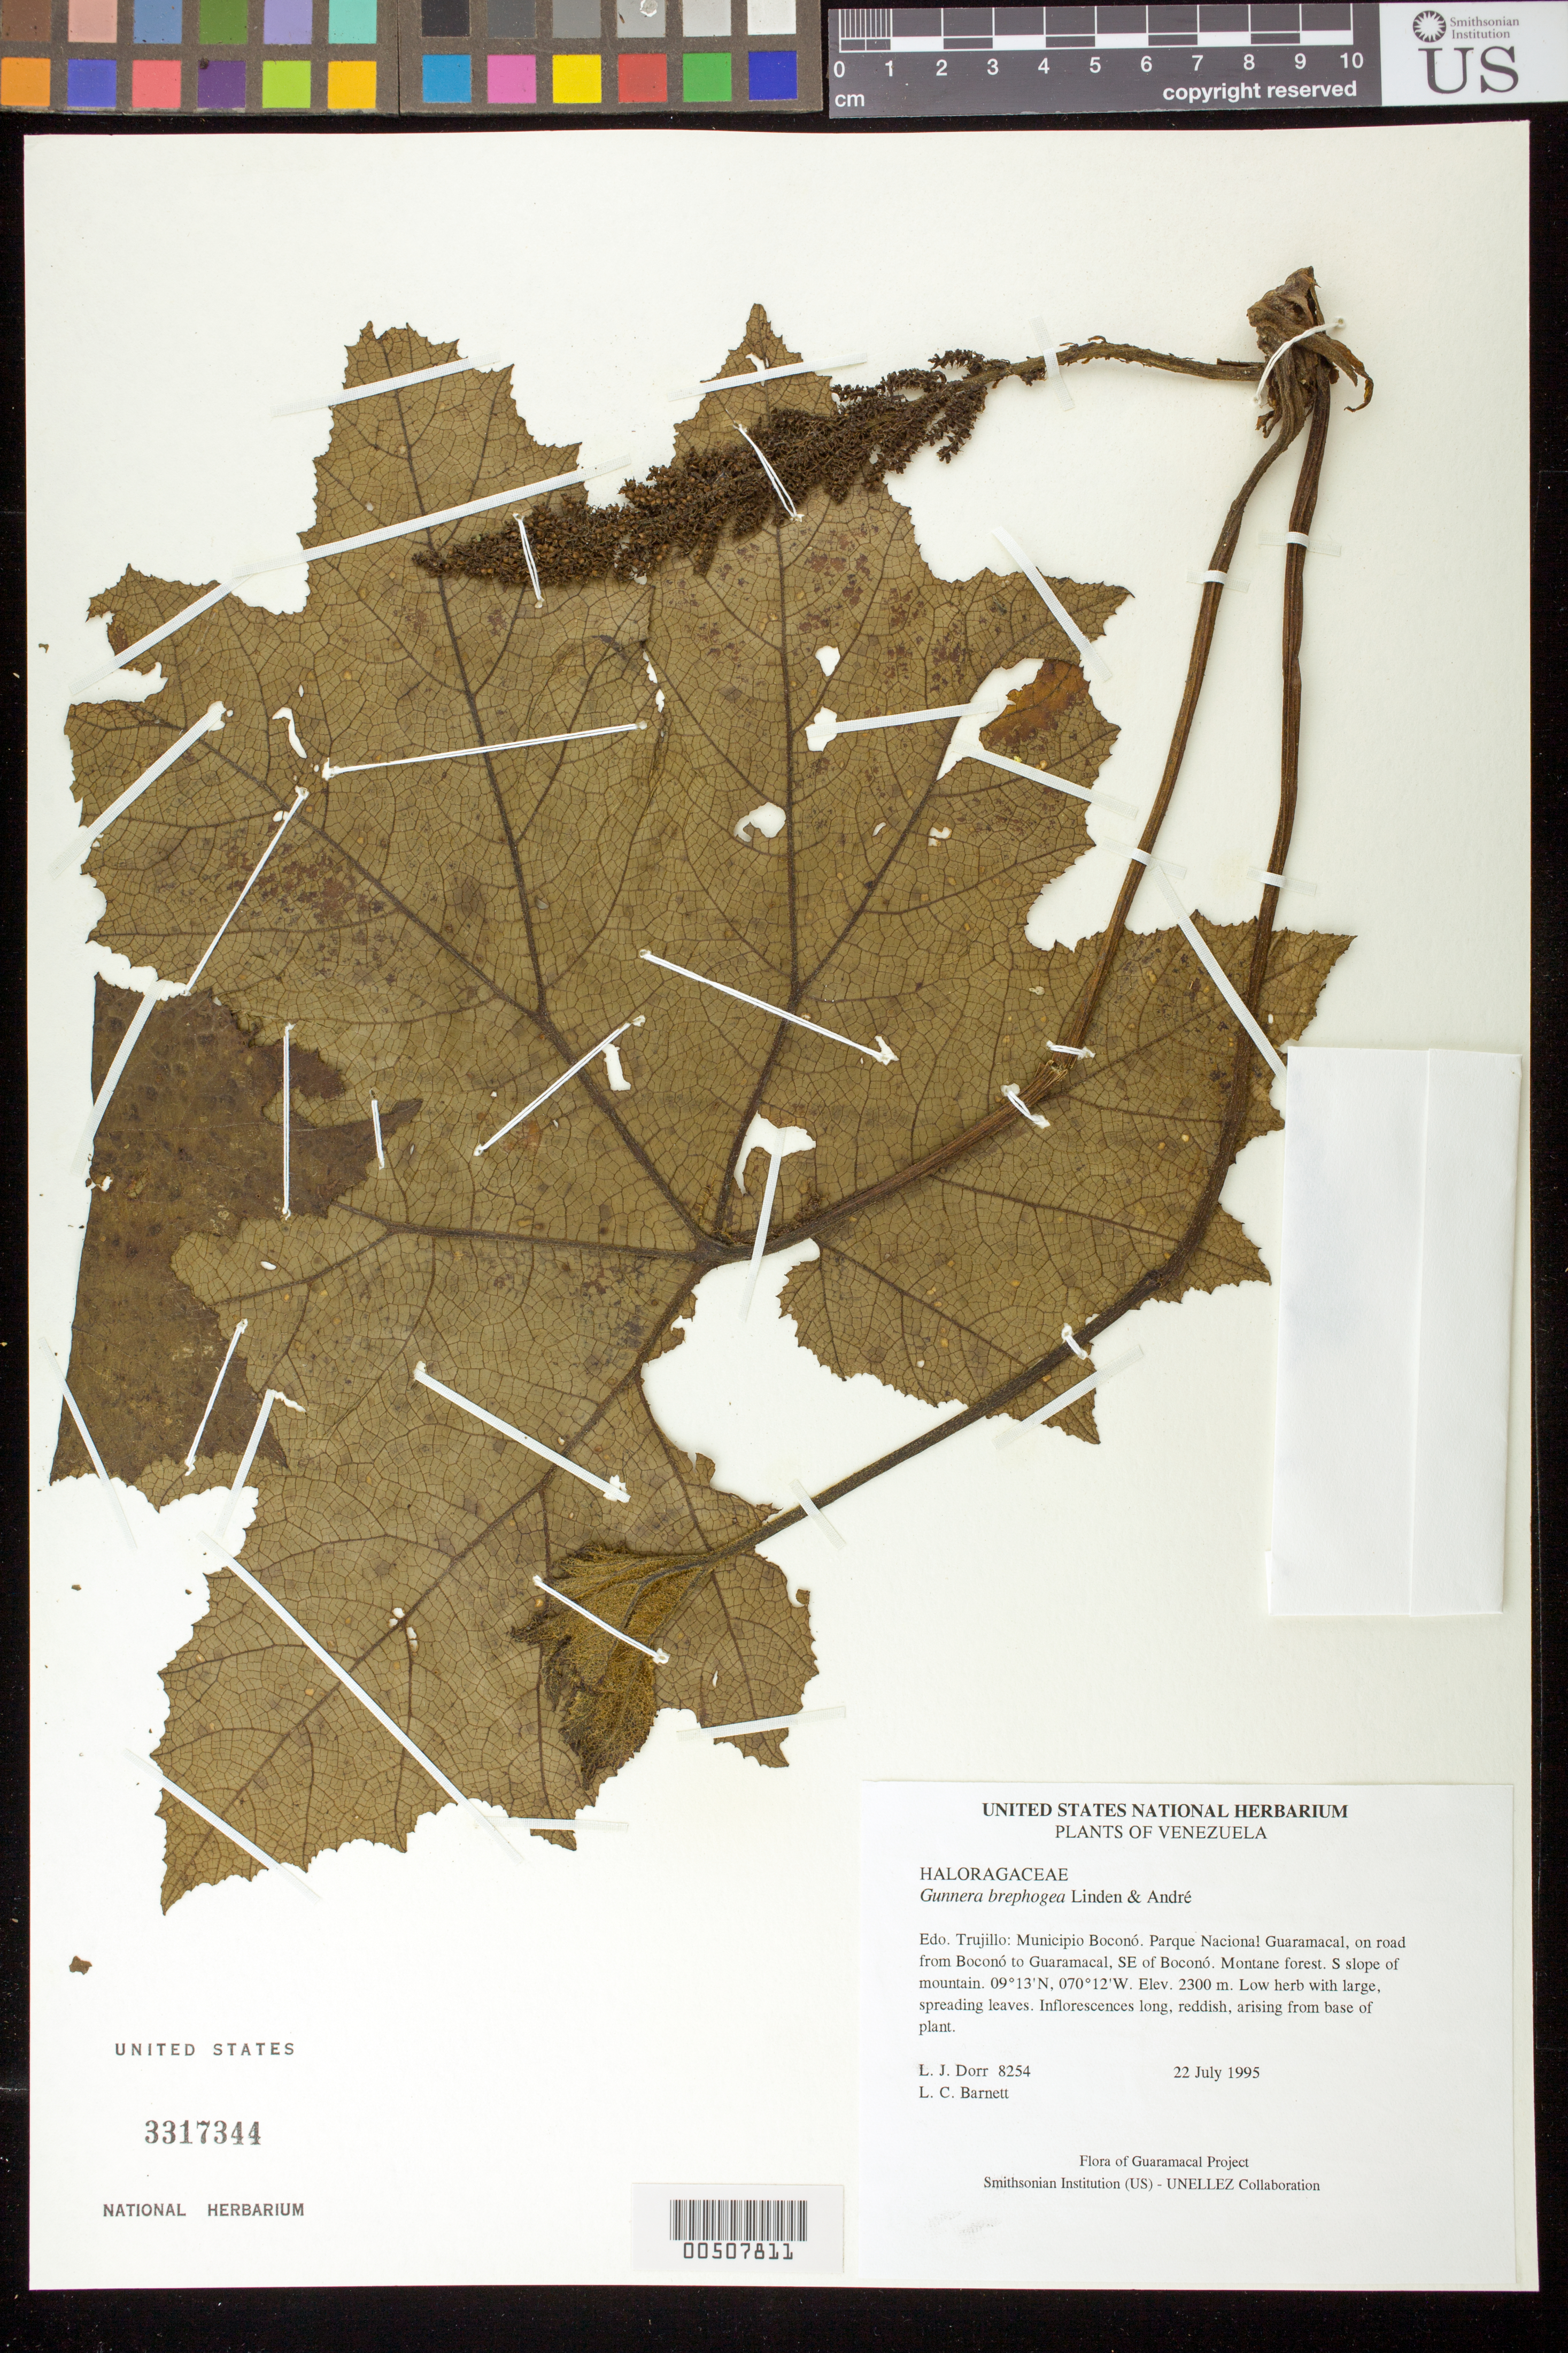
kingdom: Plantae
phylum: Tracheophyta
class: Magnoliopsida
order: Gunnerales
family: Gunneraceae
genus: Gunnera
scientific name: Gunnera venezolana subsp. venezolana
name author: L.E. Mora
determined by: Dorr, L. J., (BOT), Smithsonian Institution - National Museum of Natural History (UNITED STATES)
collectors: L. J. Dorr & L. C. Barnett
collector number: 8254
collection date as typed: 22 Jul 1995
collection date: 1995-07-22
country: Venezuela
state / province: Trujillo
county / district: Boconó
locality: Parque Nacional Guaramacal, road from Boconó to Guaramacal, SE of Boconó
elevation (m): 2300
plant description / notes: PORT, US, VEN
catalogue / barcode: US 3317344